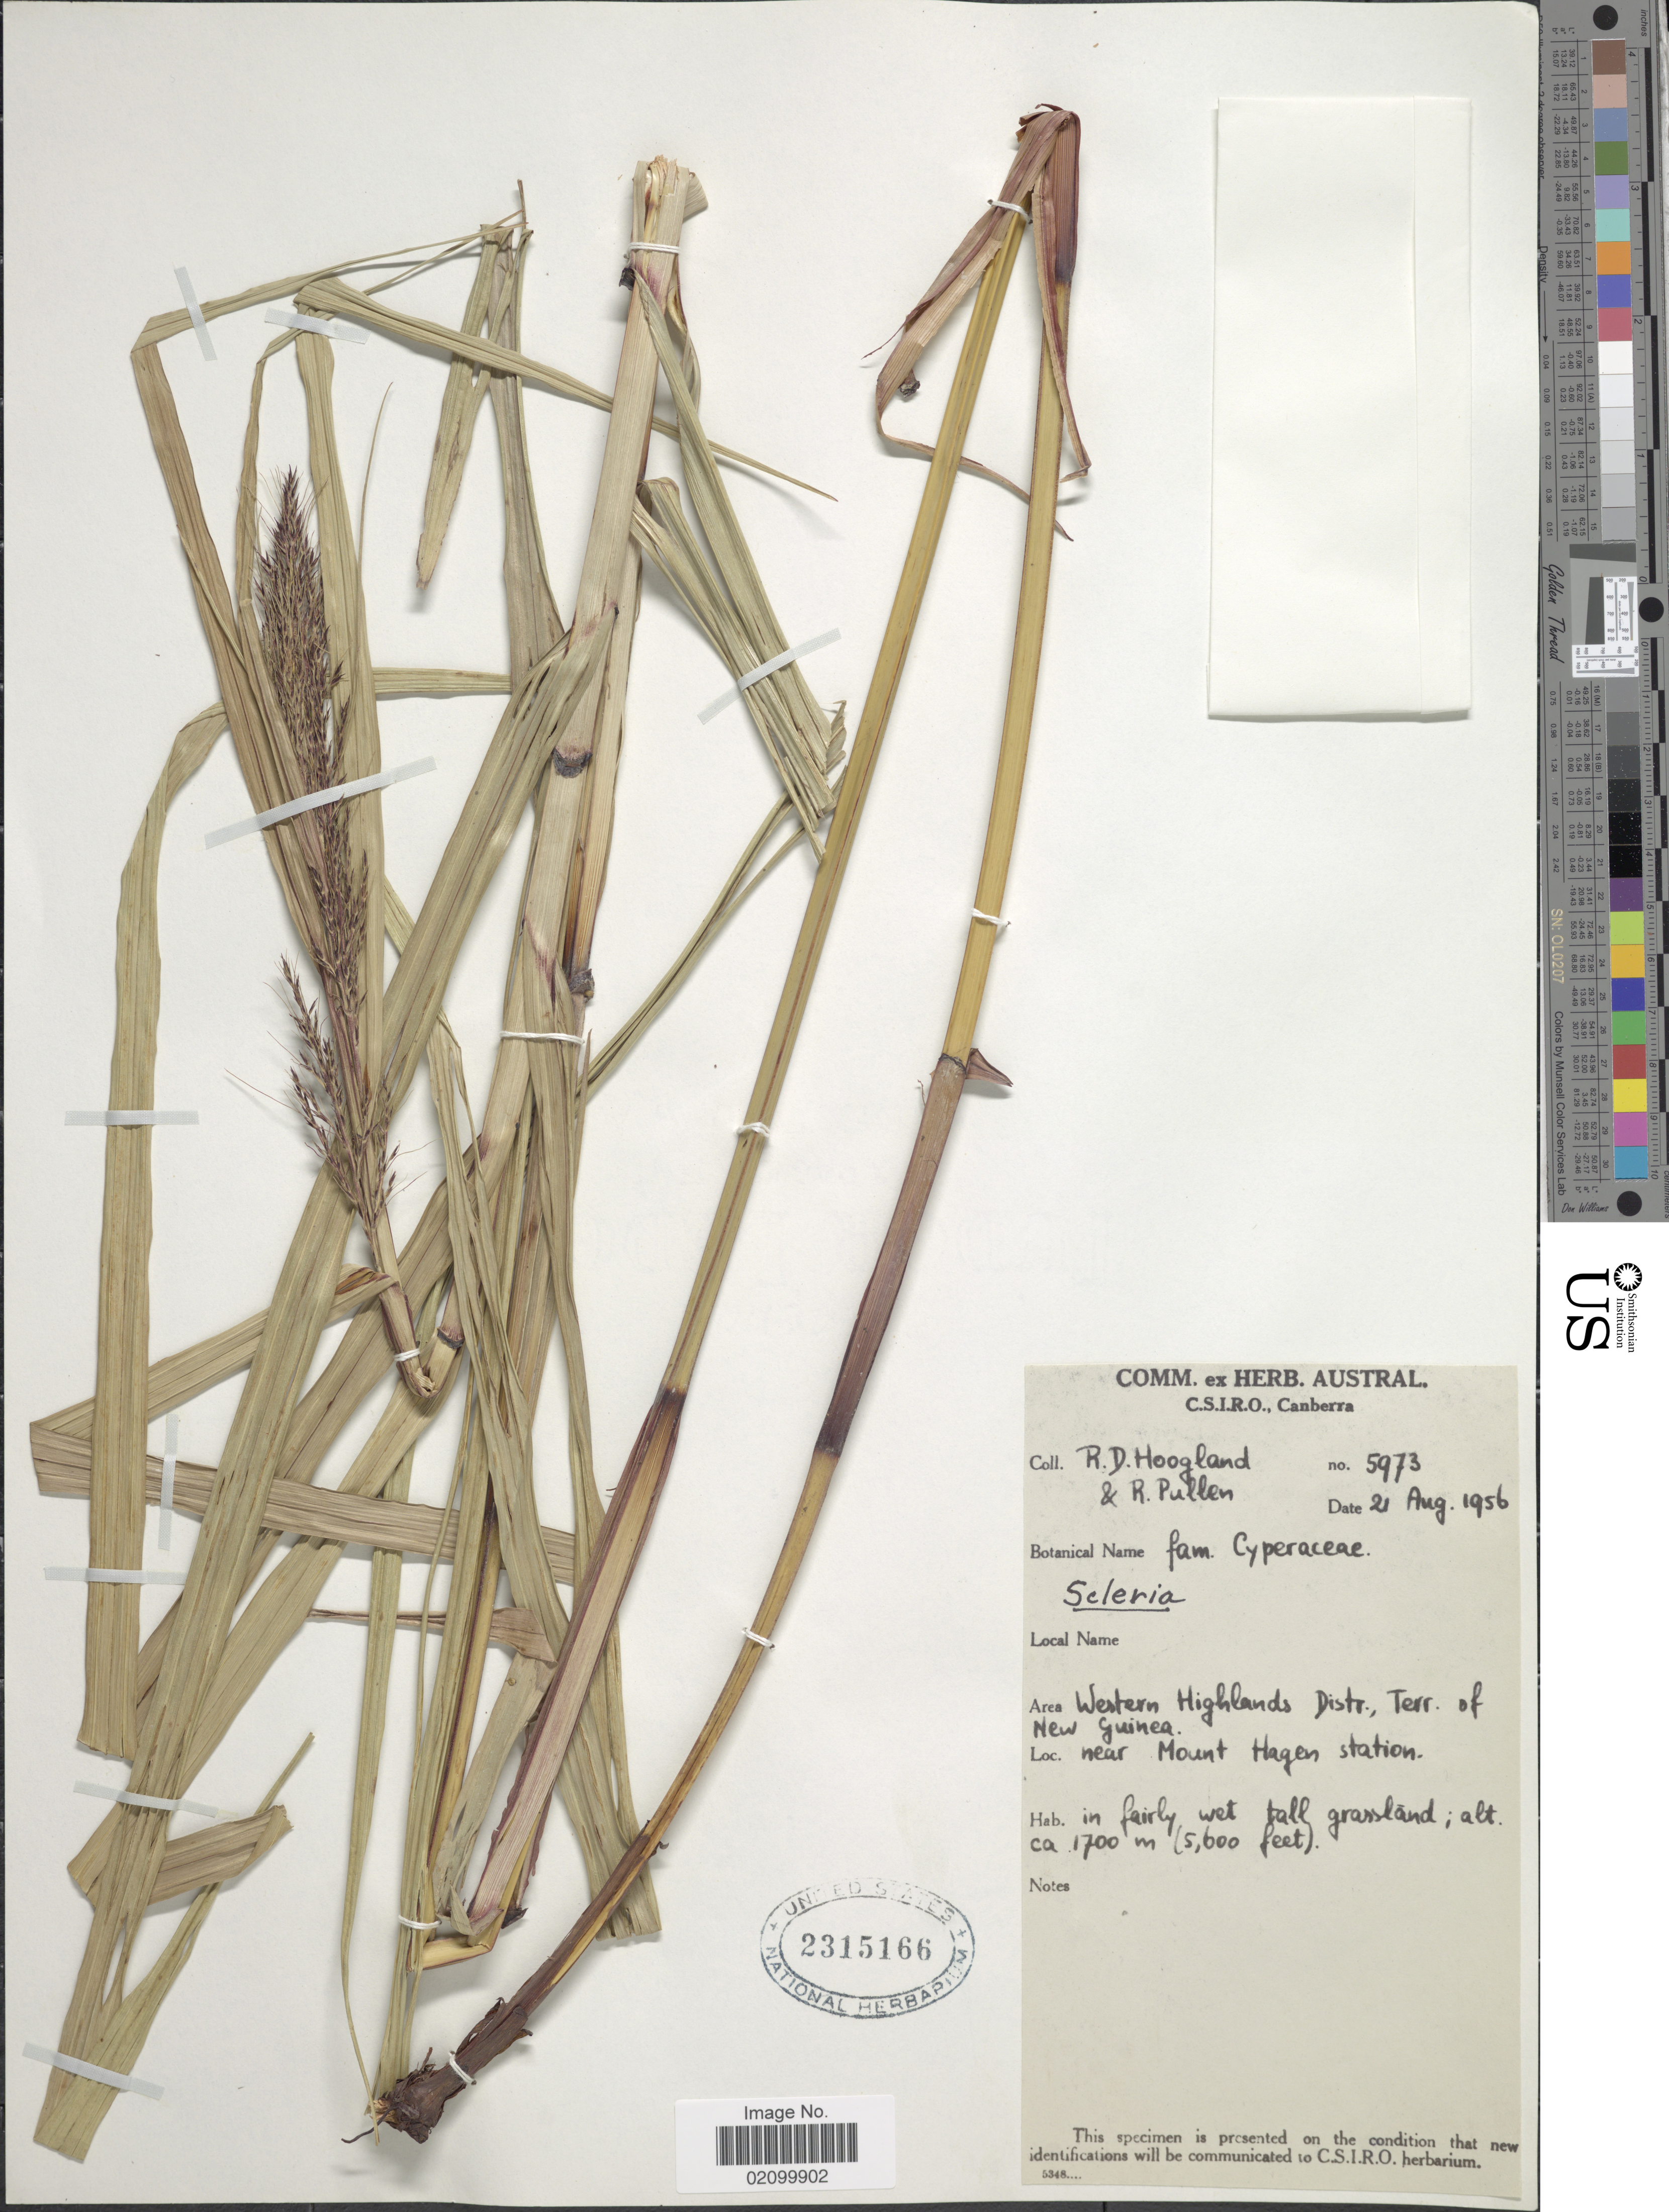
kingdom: Plantae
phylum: Tracheophyta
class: Liliopsida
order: Poales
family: Cyperaceae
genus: Scleria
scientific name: Scleria terrestris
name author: (L.) Fassett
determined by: Kern, J. H.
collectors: R. D. Hoogland & R. Pullen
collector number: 5973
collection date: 1956-08-21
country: Papua New Guinea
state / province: Western Highlands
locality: Western Highlands Distr., Terr. of New Guinea, near Mount Hagen station [interpreted]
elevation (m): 1707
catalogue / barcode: US 2315166